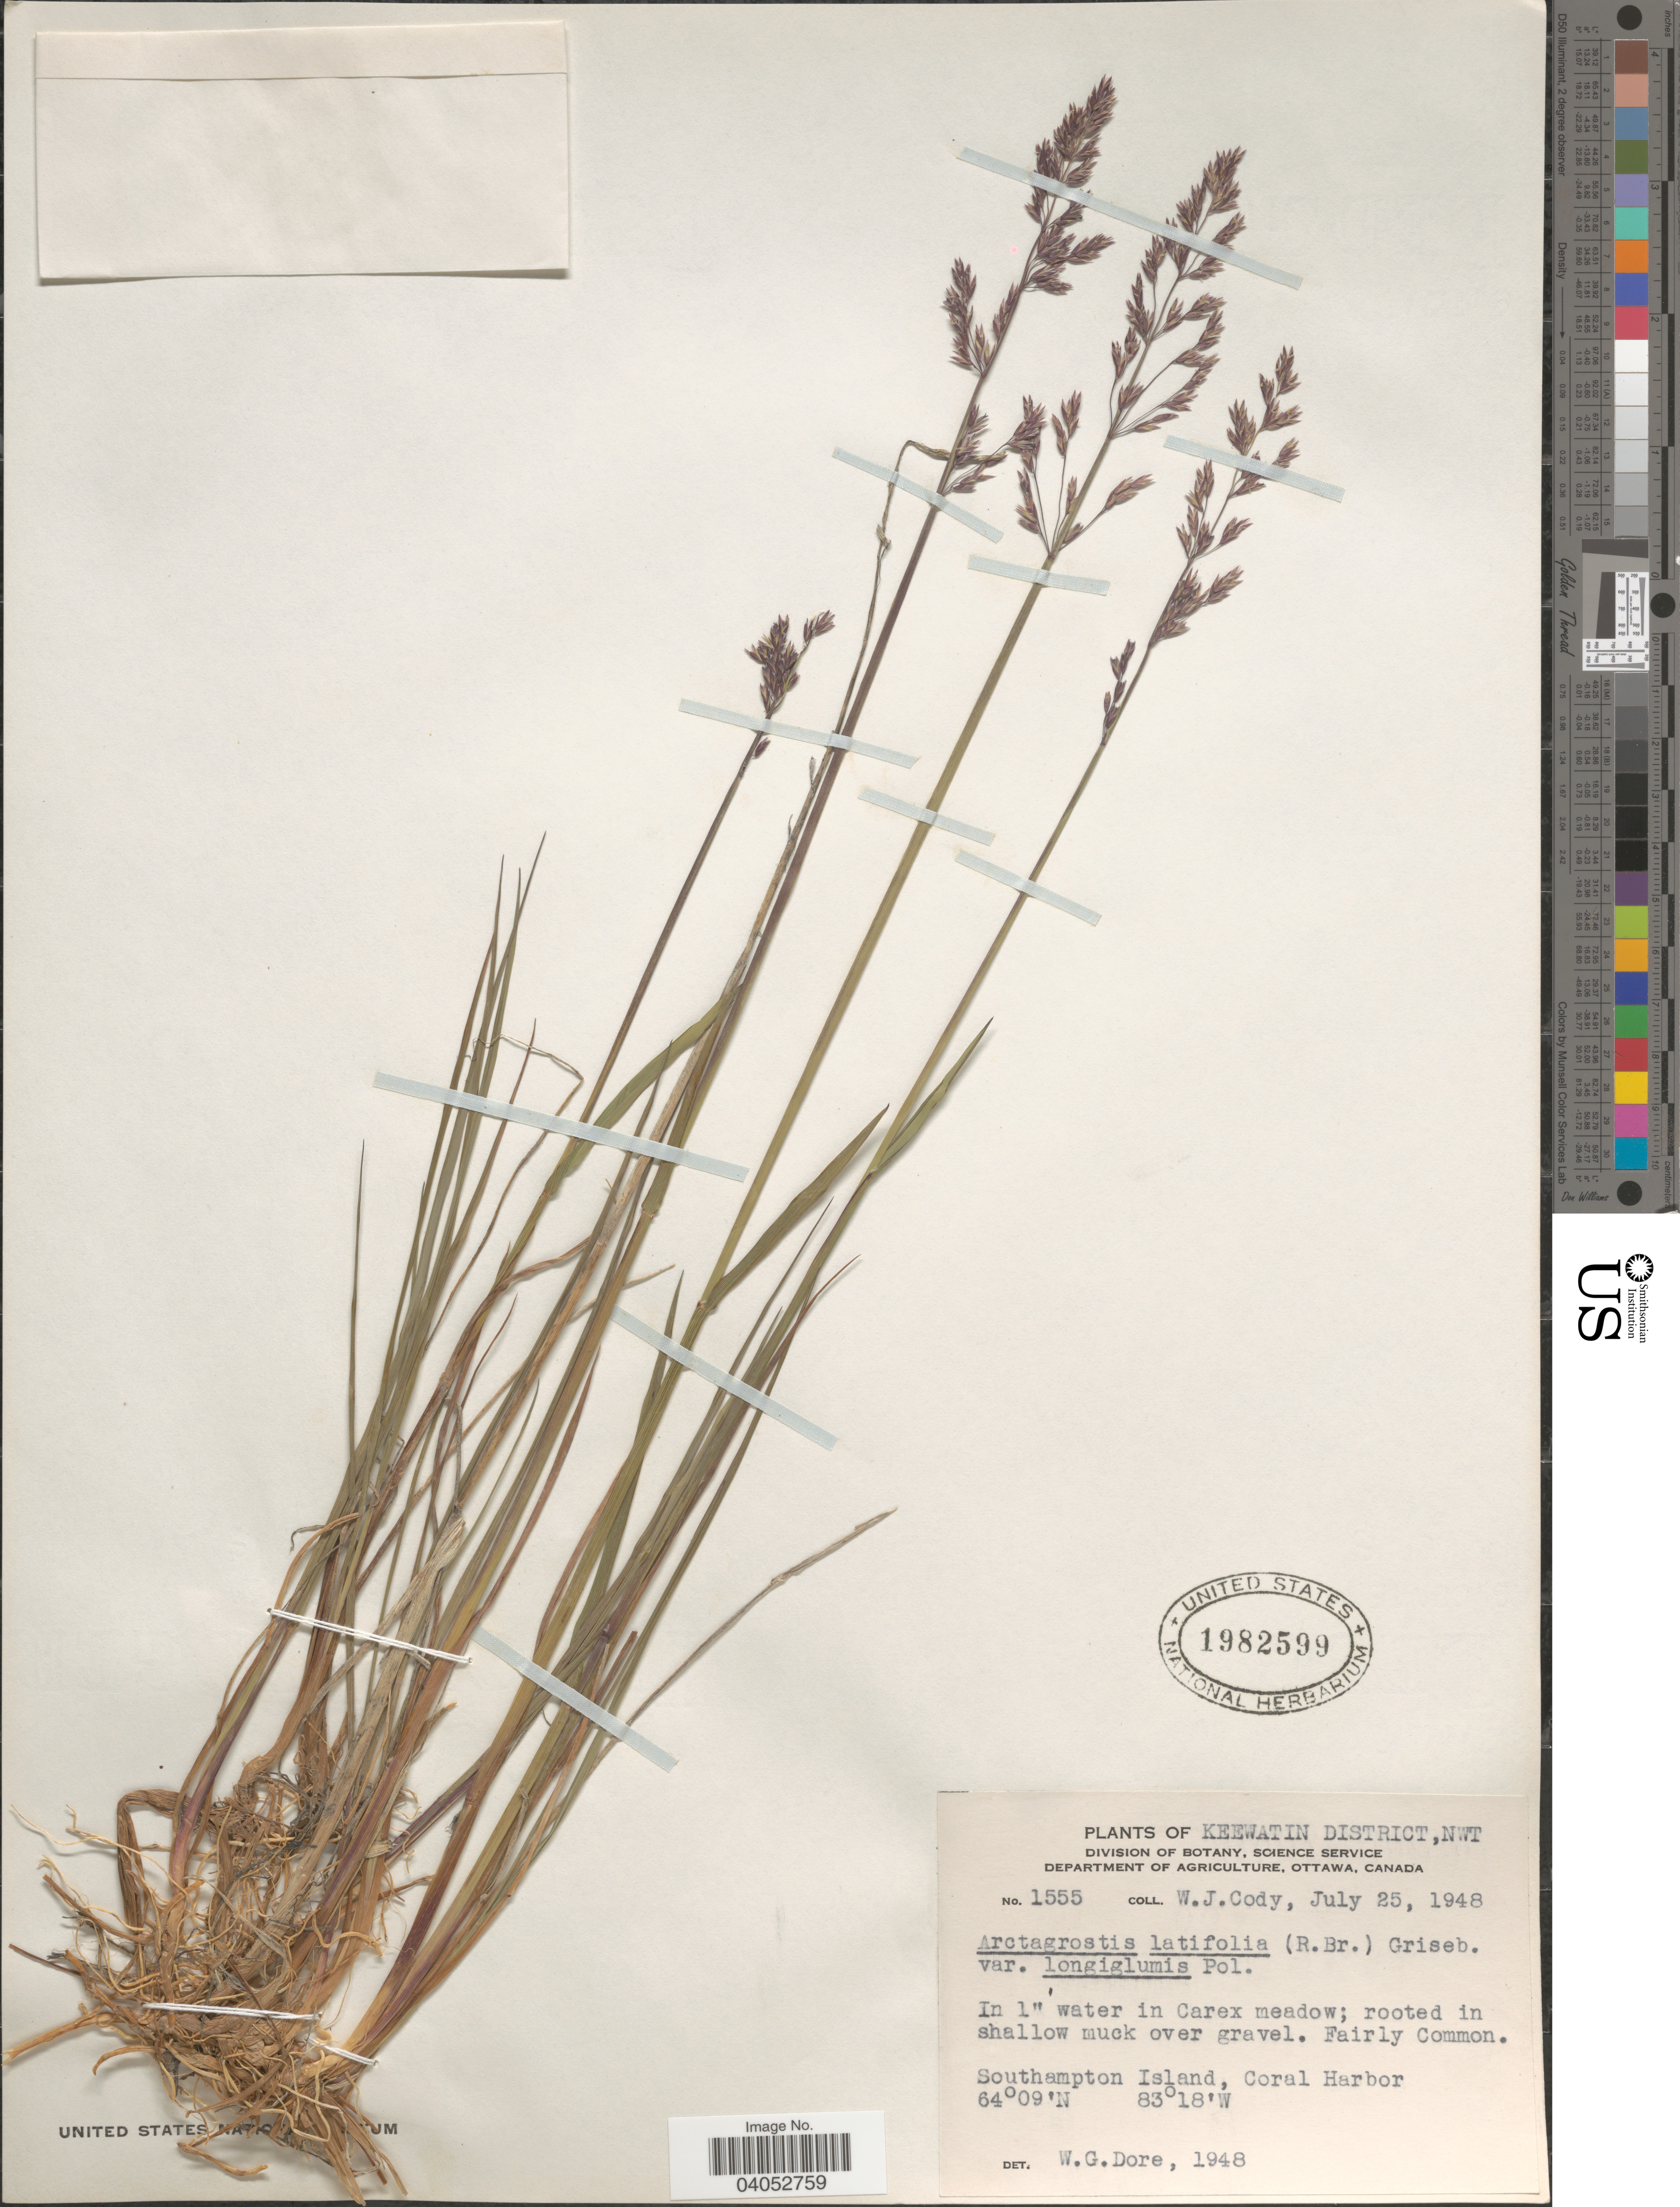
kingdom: Plantae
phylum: Tracheophyta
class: Liliopsida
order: Poales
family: Poaceae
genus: Arctagrostis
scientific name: Arctagrostis latifolia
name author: (R. Br.) Griseb.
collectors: W. Cody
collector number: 1555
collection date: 1948-07-25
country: Canada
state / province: Northwest Territories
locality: Keewatin District. Southampton Island, Coral Harbor.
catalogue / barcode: US 1982599